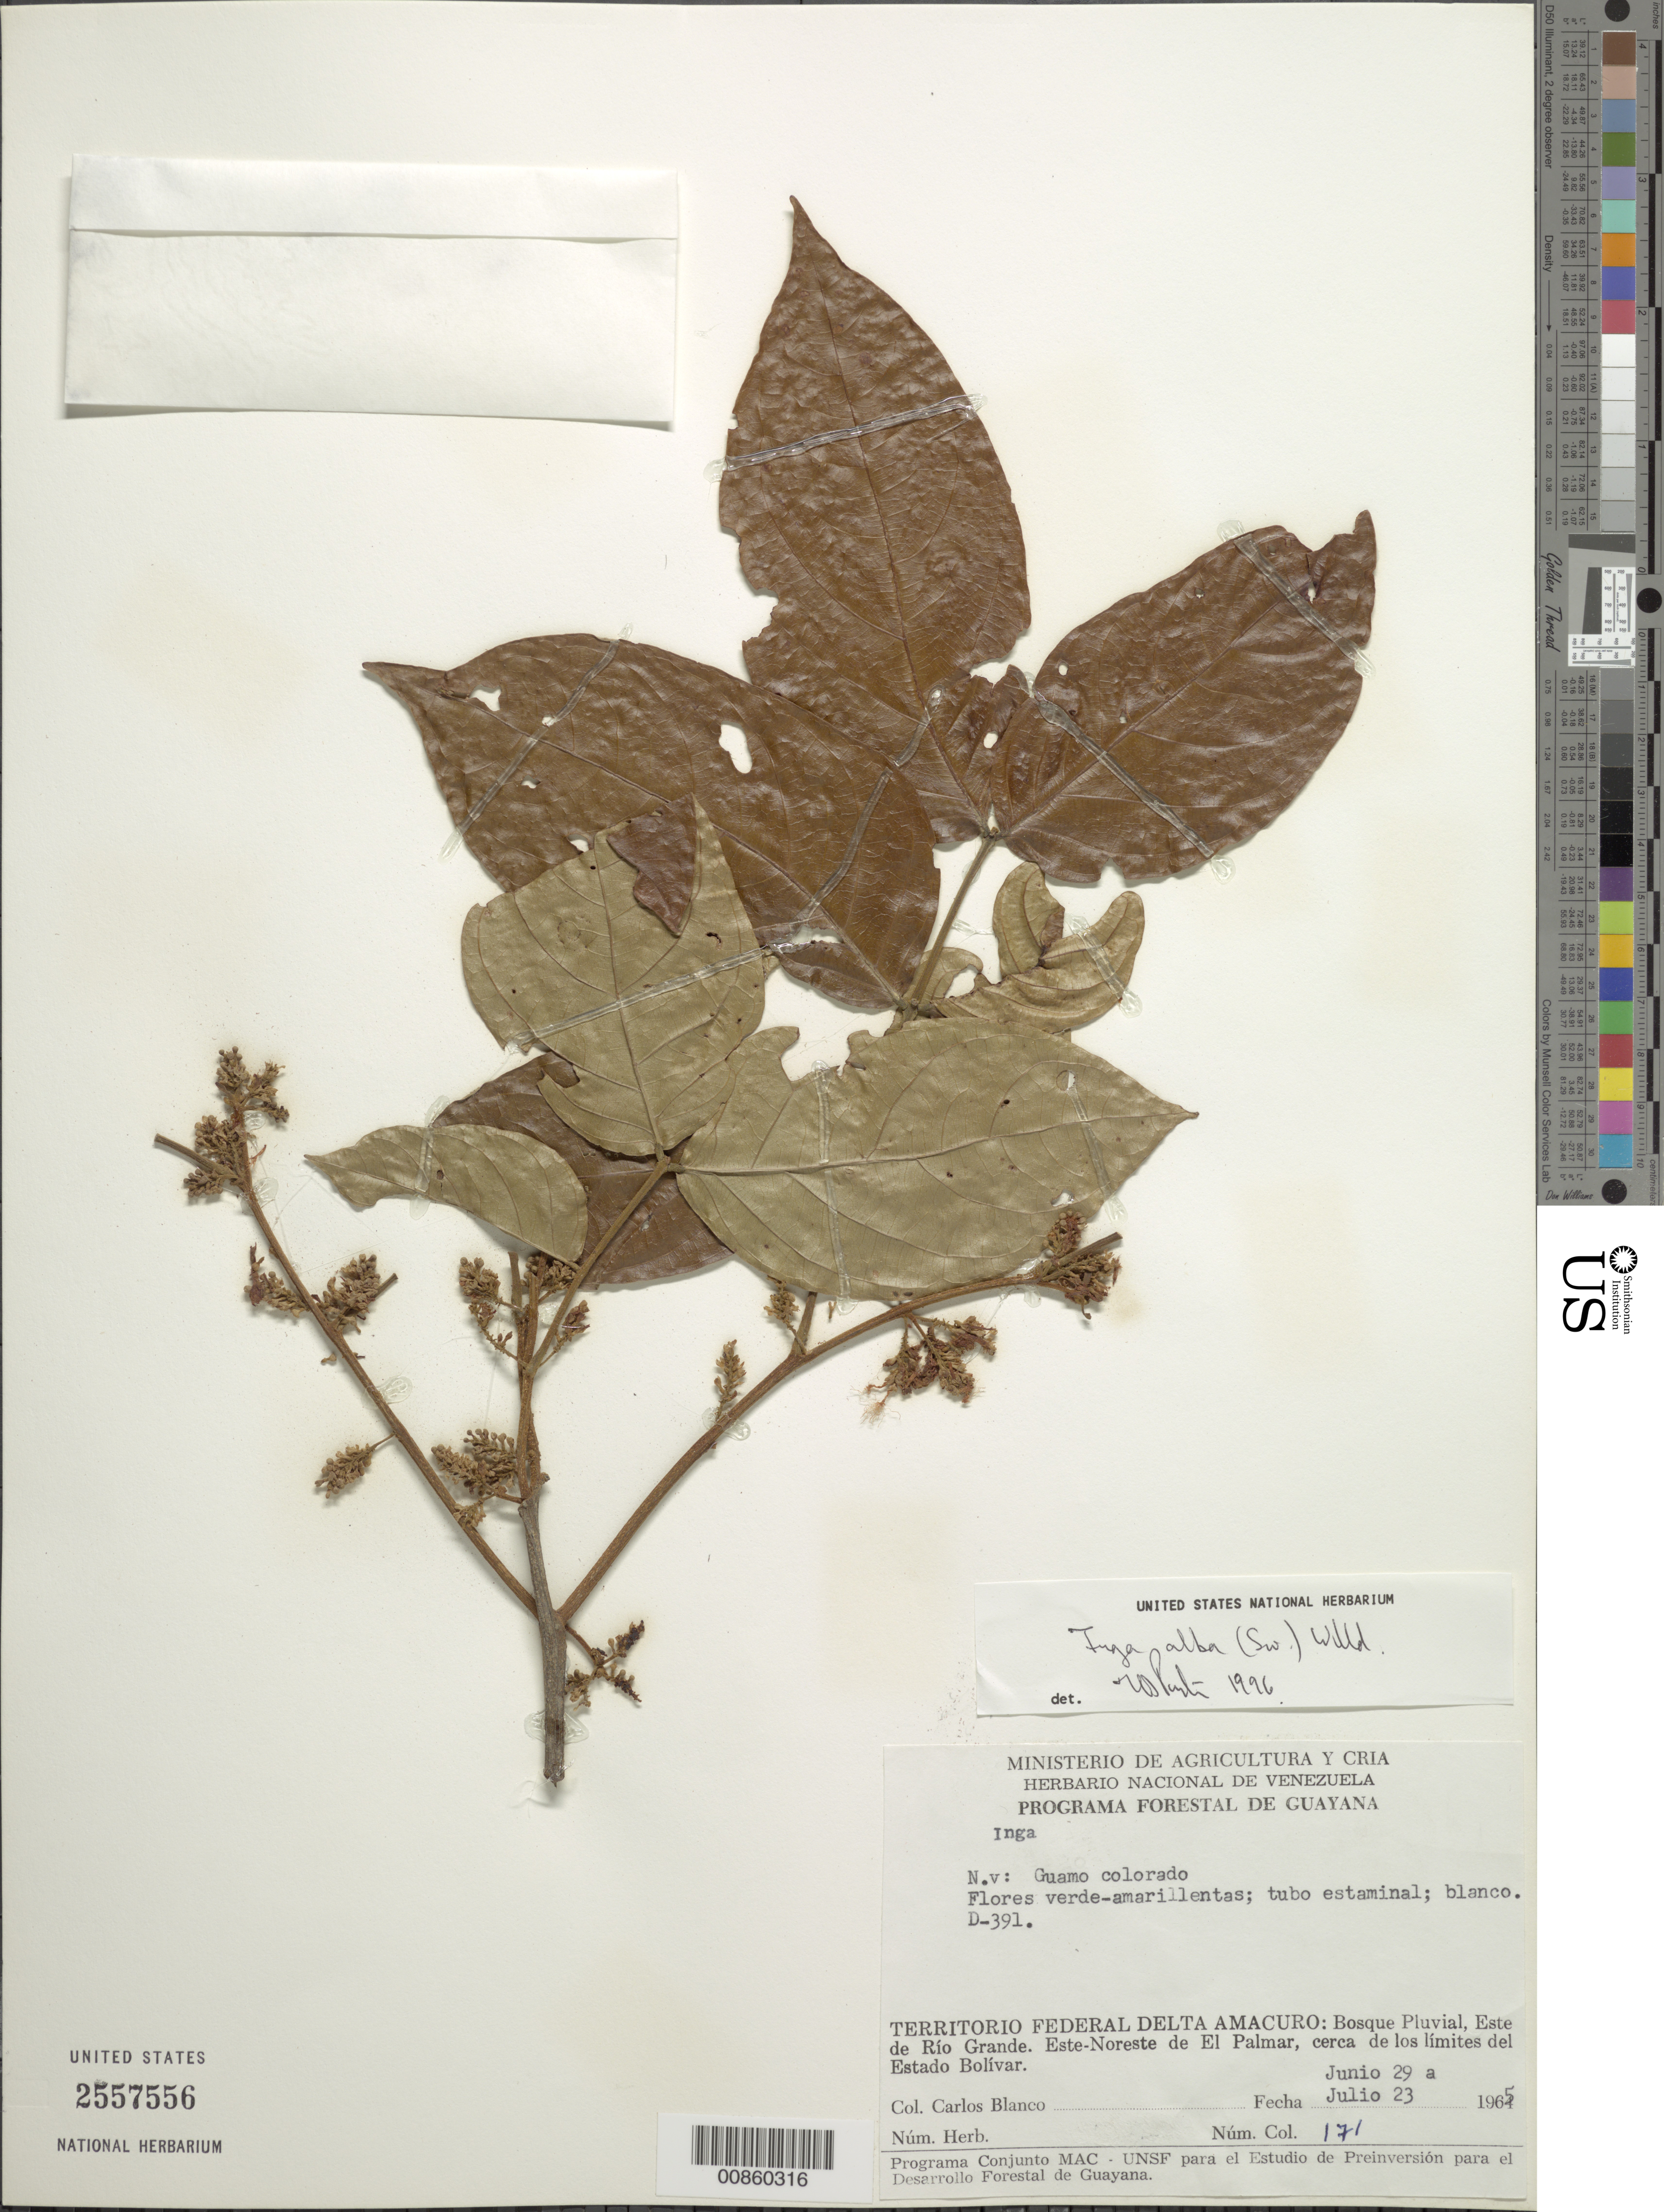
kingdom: Plantae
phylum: Tracheophyta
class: Magnoliopsida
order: Fabales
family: Fabaceae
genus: Inga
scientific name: Inga alba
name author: (Sw.) Willd.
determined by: Pennington, T. D., (K)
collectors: C. A. Blanco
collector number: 171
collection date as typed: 29-Jun-65 to 23-Jul-65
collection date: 1965-06-29/1965-07-23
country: Venezuela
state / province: Delta Amacuro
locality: Río Grande, Este de; Este-Noreste de El Palmar, cerca de los limites del Estado Bolívar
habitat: Bosque pluvial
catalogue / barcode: US 2557556